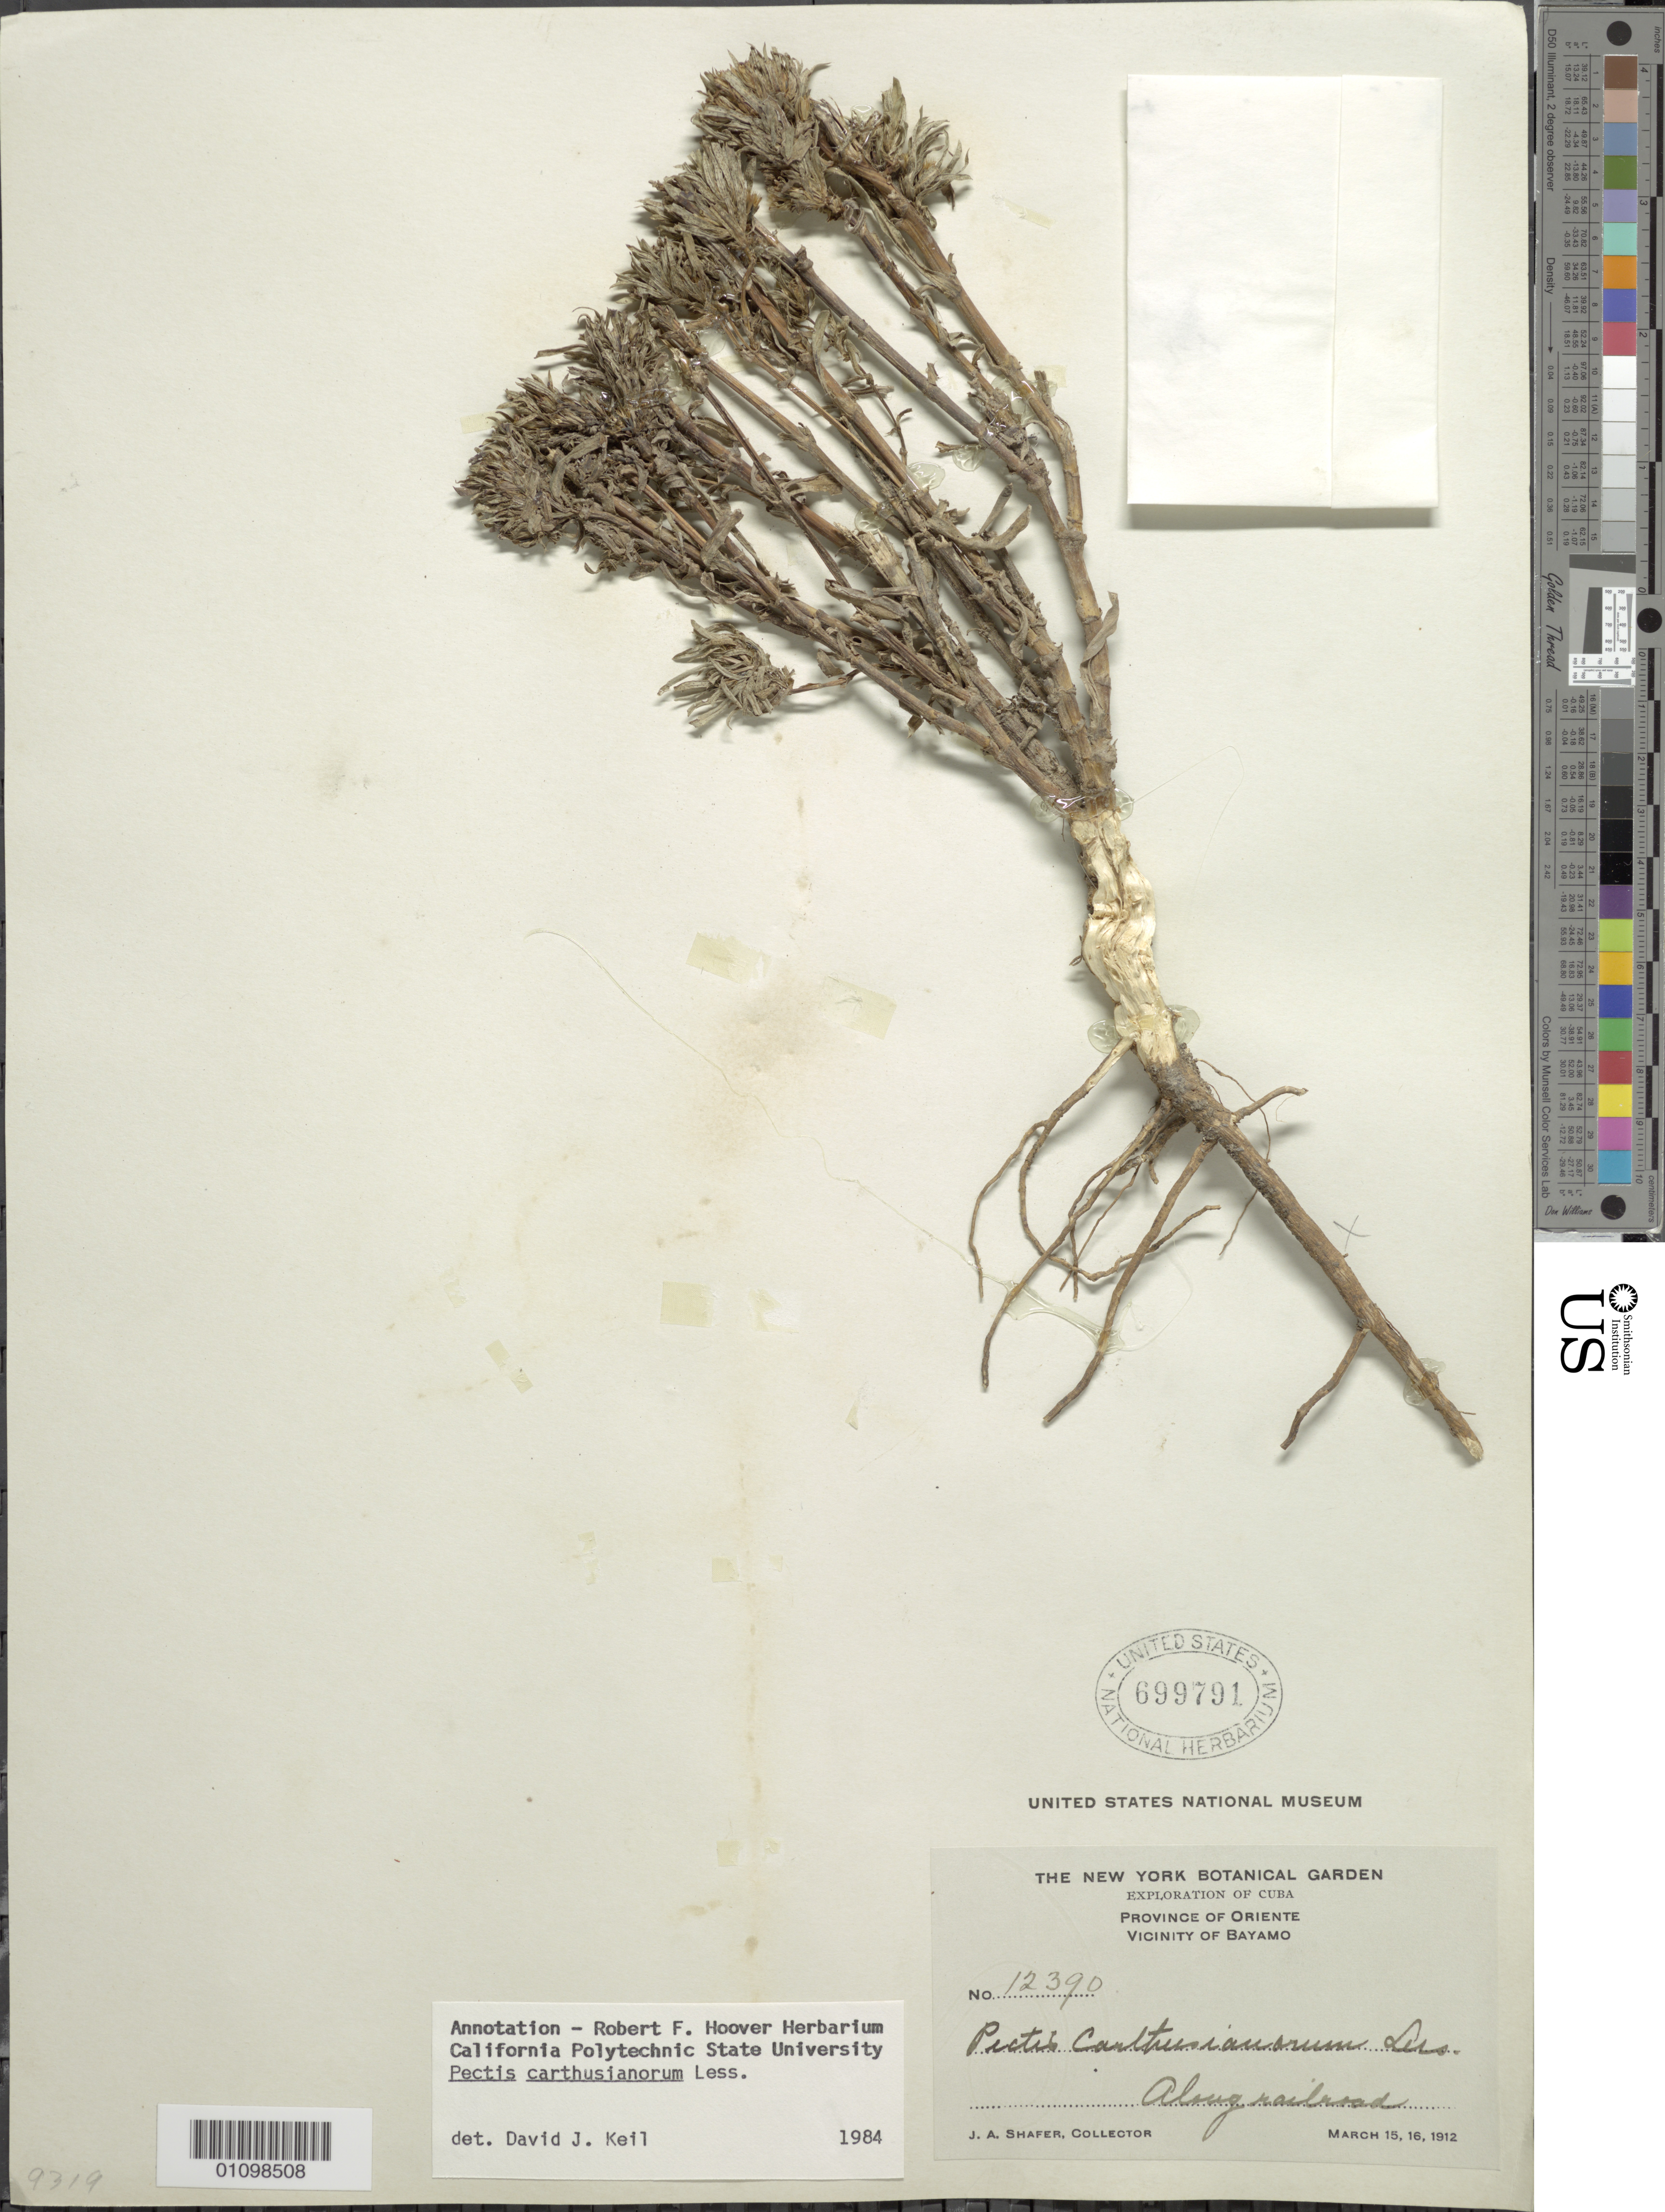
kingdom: Plantae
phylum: Tracheophyta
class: Magnoliopsida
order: Asterales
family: Asteraceae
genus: Pectis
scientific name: Pectis carthusianorum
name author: Less.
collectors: J. A. Shafer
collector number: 12390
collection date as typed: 15 Mar 1912 to 16 Mar 1912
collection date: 1912-03-15/1912-03-16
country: Cuba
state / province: Oriente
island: Cuba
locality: Province of Oriente Vicinity of Bayamo Along railroad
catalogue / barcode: US 699791